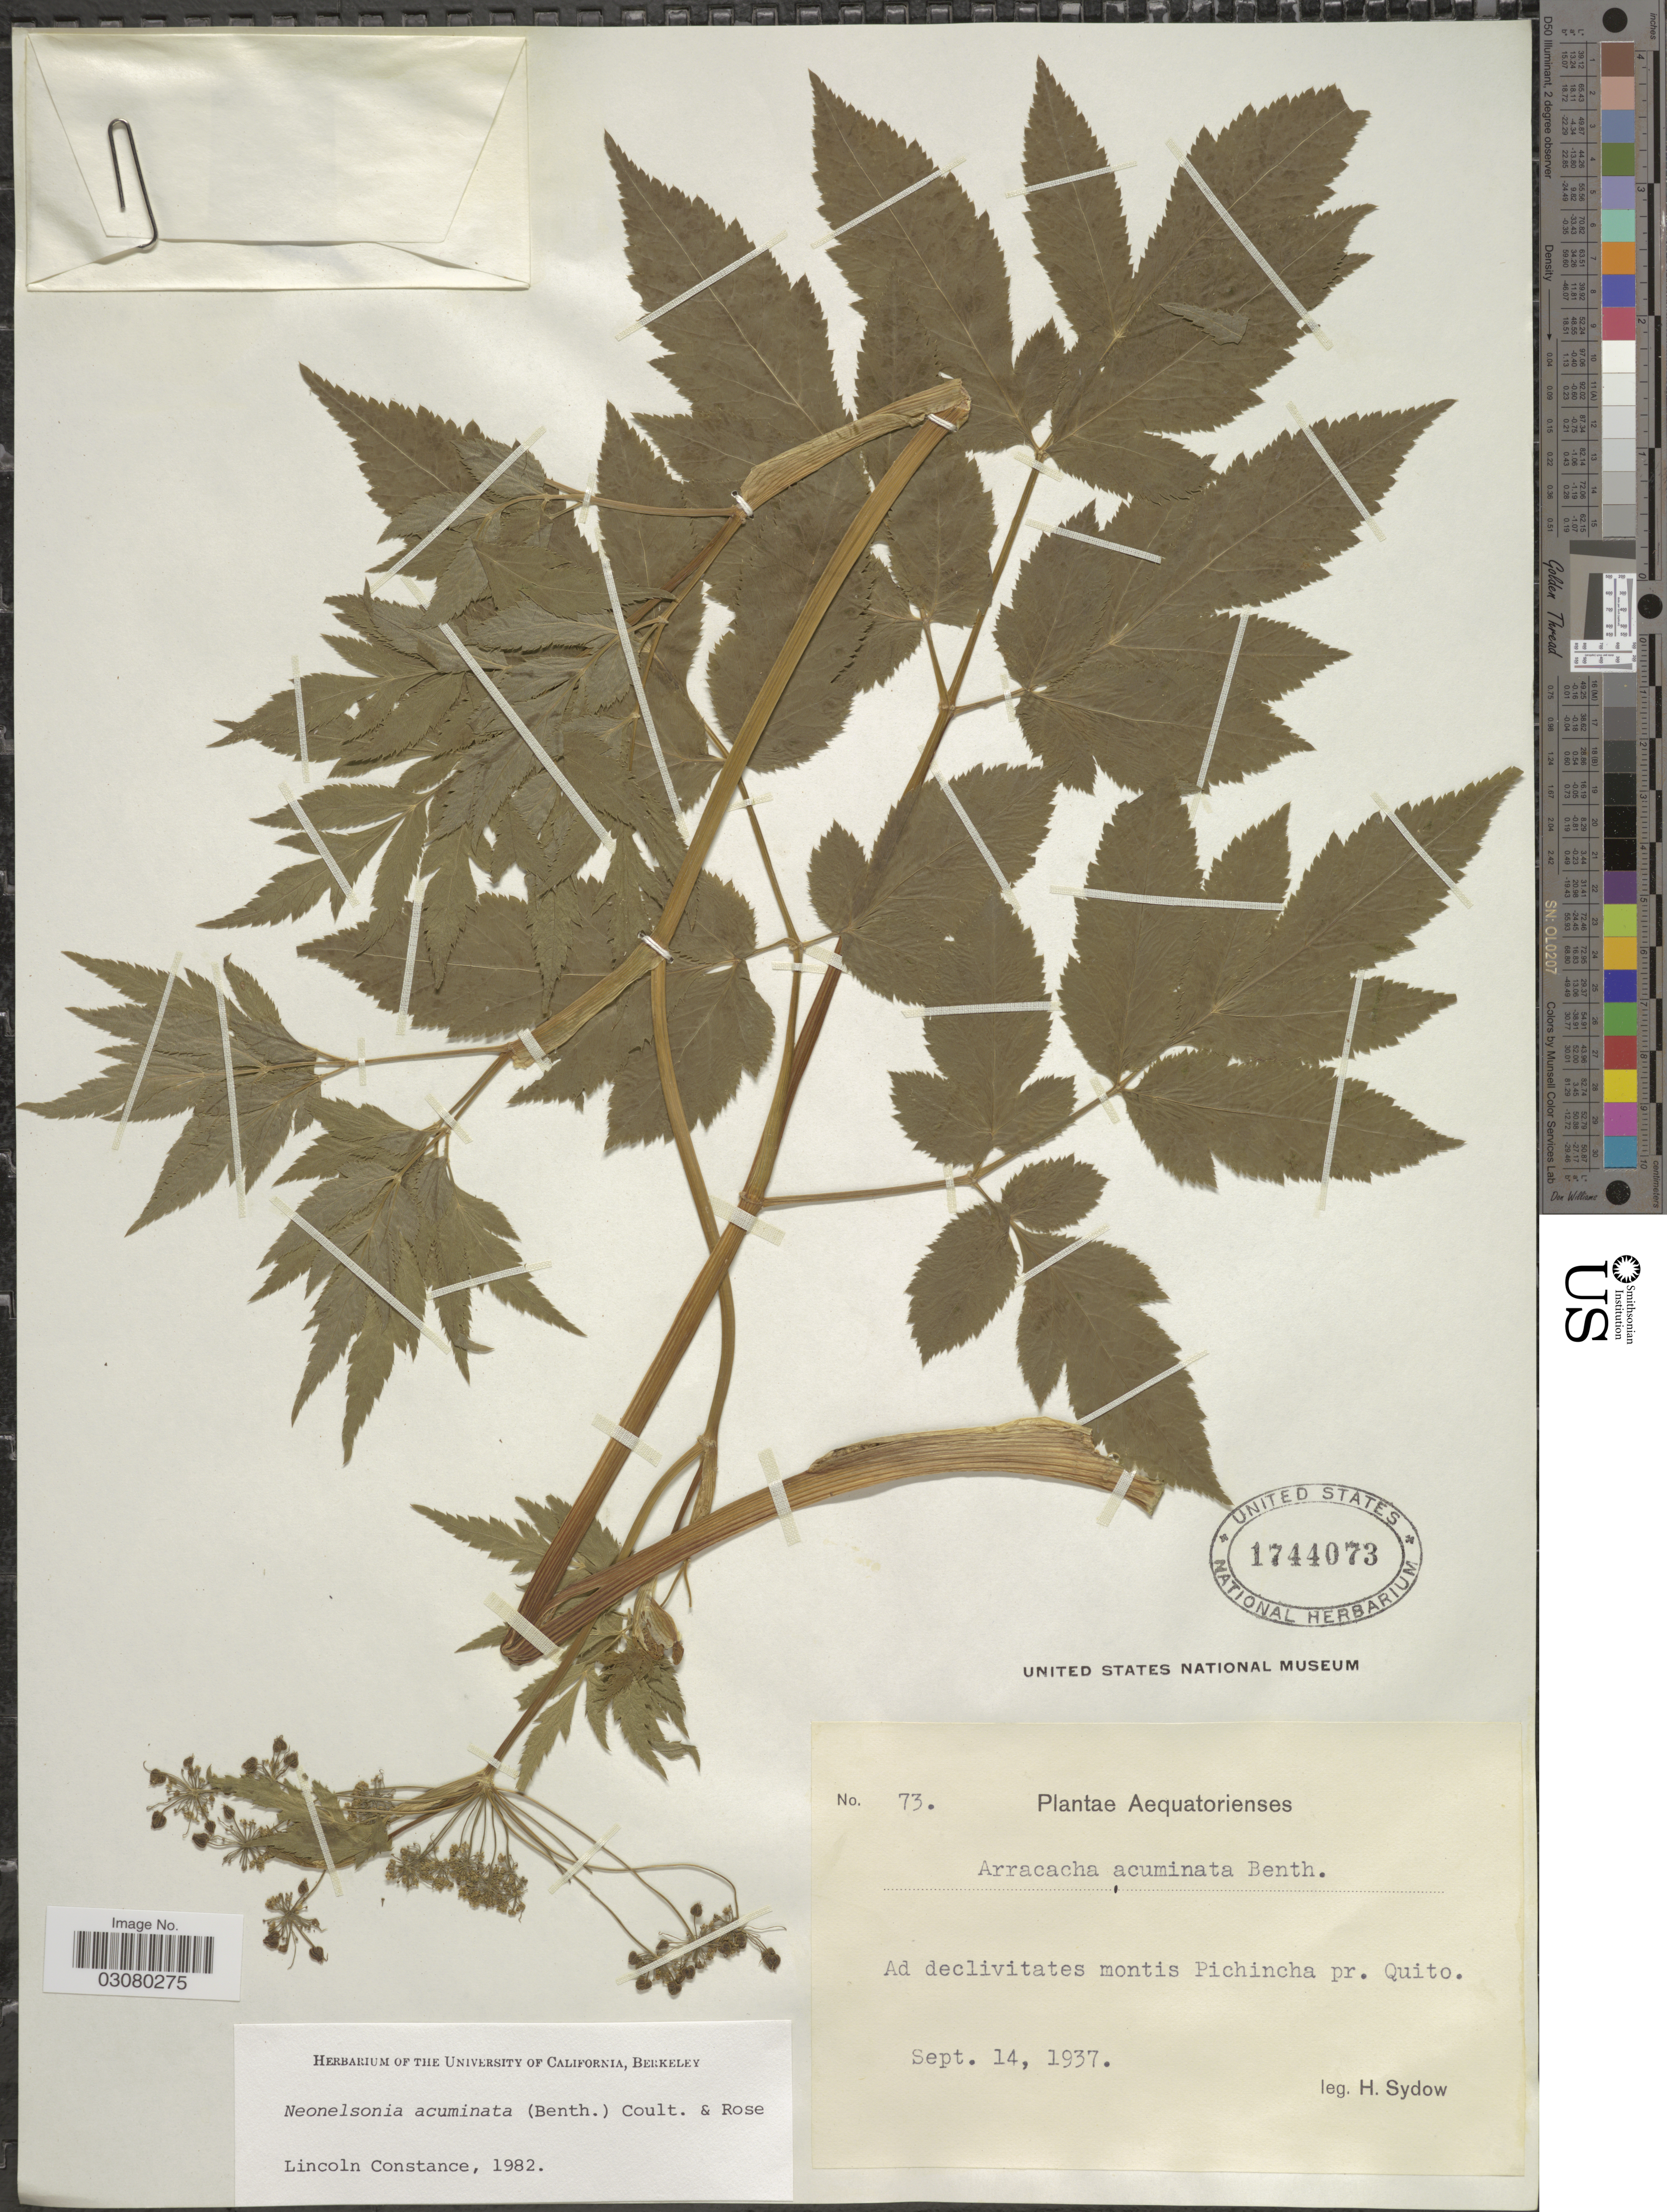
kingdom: Plantae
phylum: Tracheophyta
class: Magnoliopsida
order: Apiales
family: Apiaceae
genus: Neonelsonia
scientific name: Neonelsonia acuminata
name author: (Benth.) J.M. Coult. & Rose ex Drude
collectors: H. Sydow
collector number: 73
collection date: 1937-09-14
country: Ecuador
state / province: Pichincha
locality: Aequatorienses. Ad declivitates montis Pichincha pr. Quito.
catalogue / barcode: US 1744073